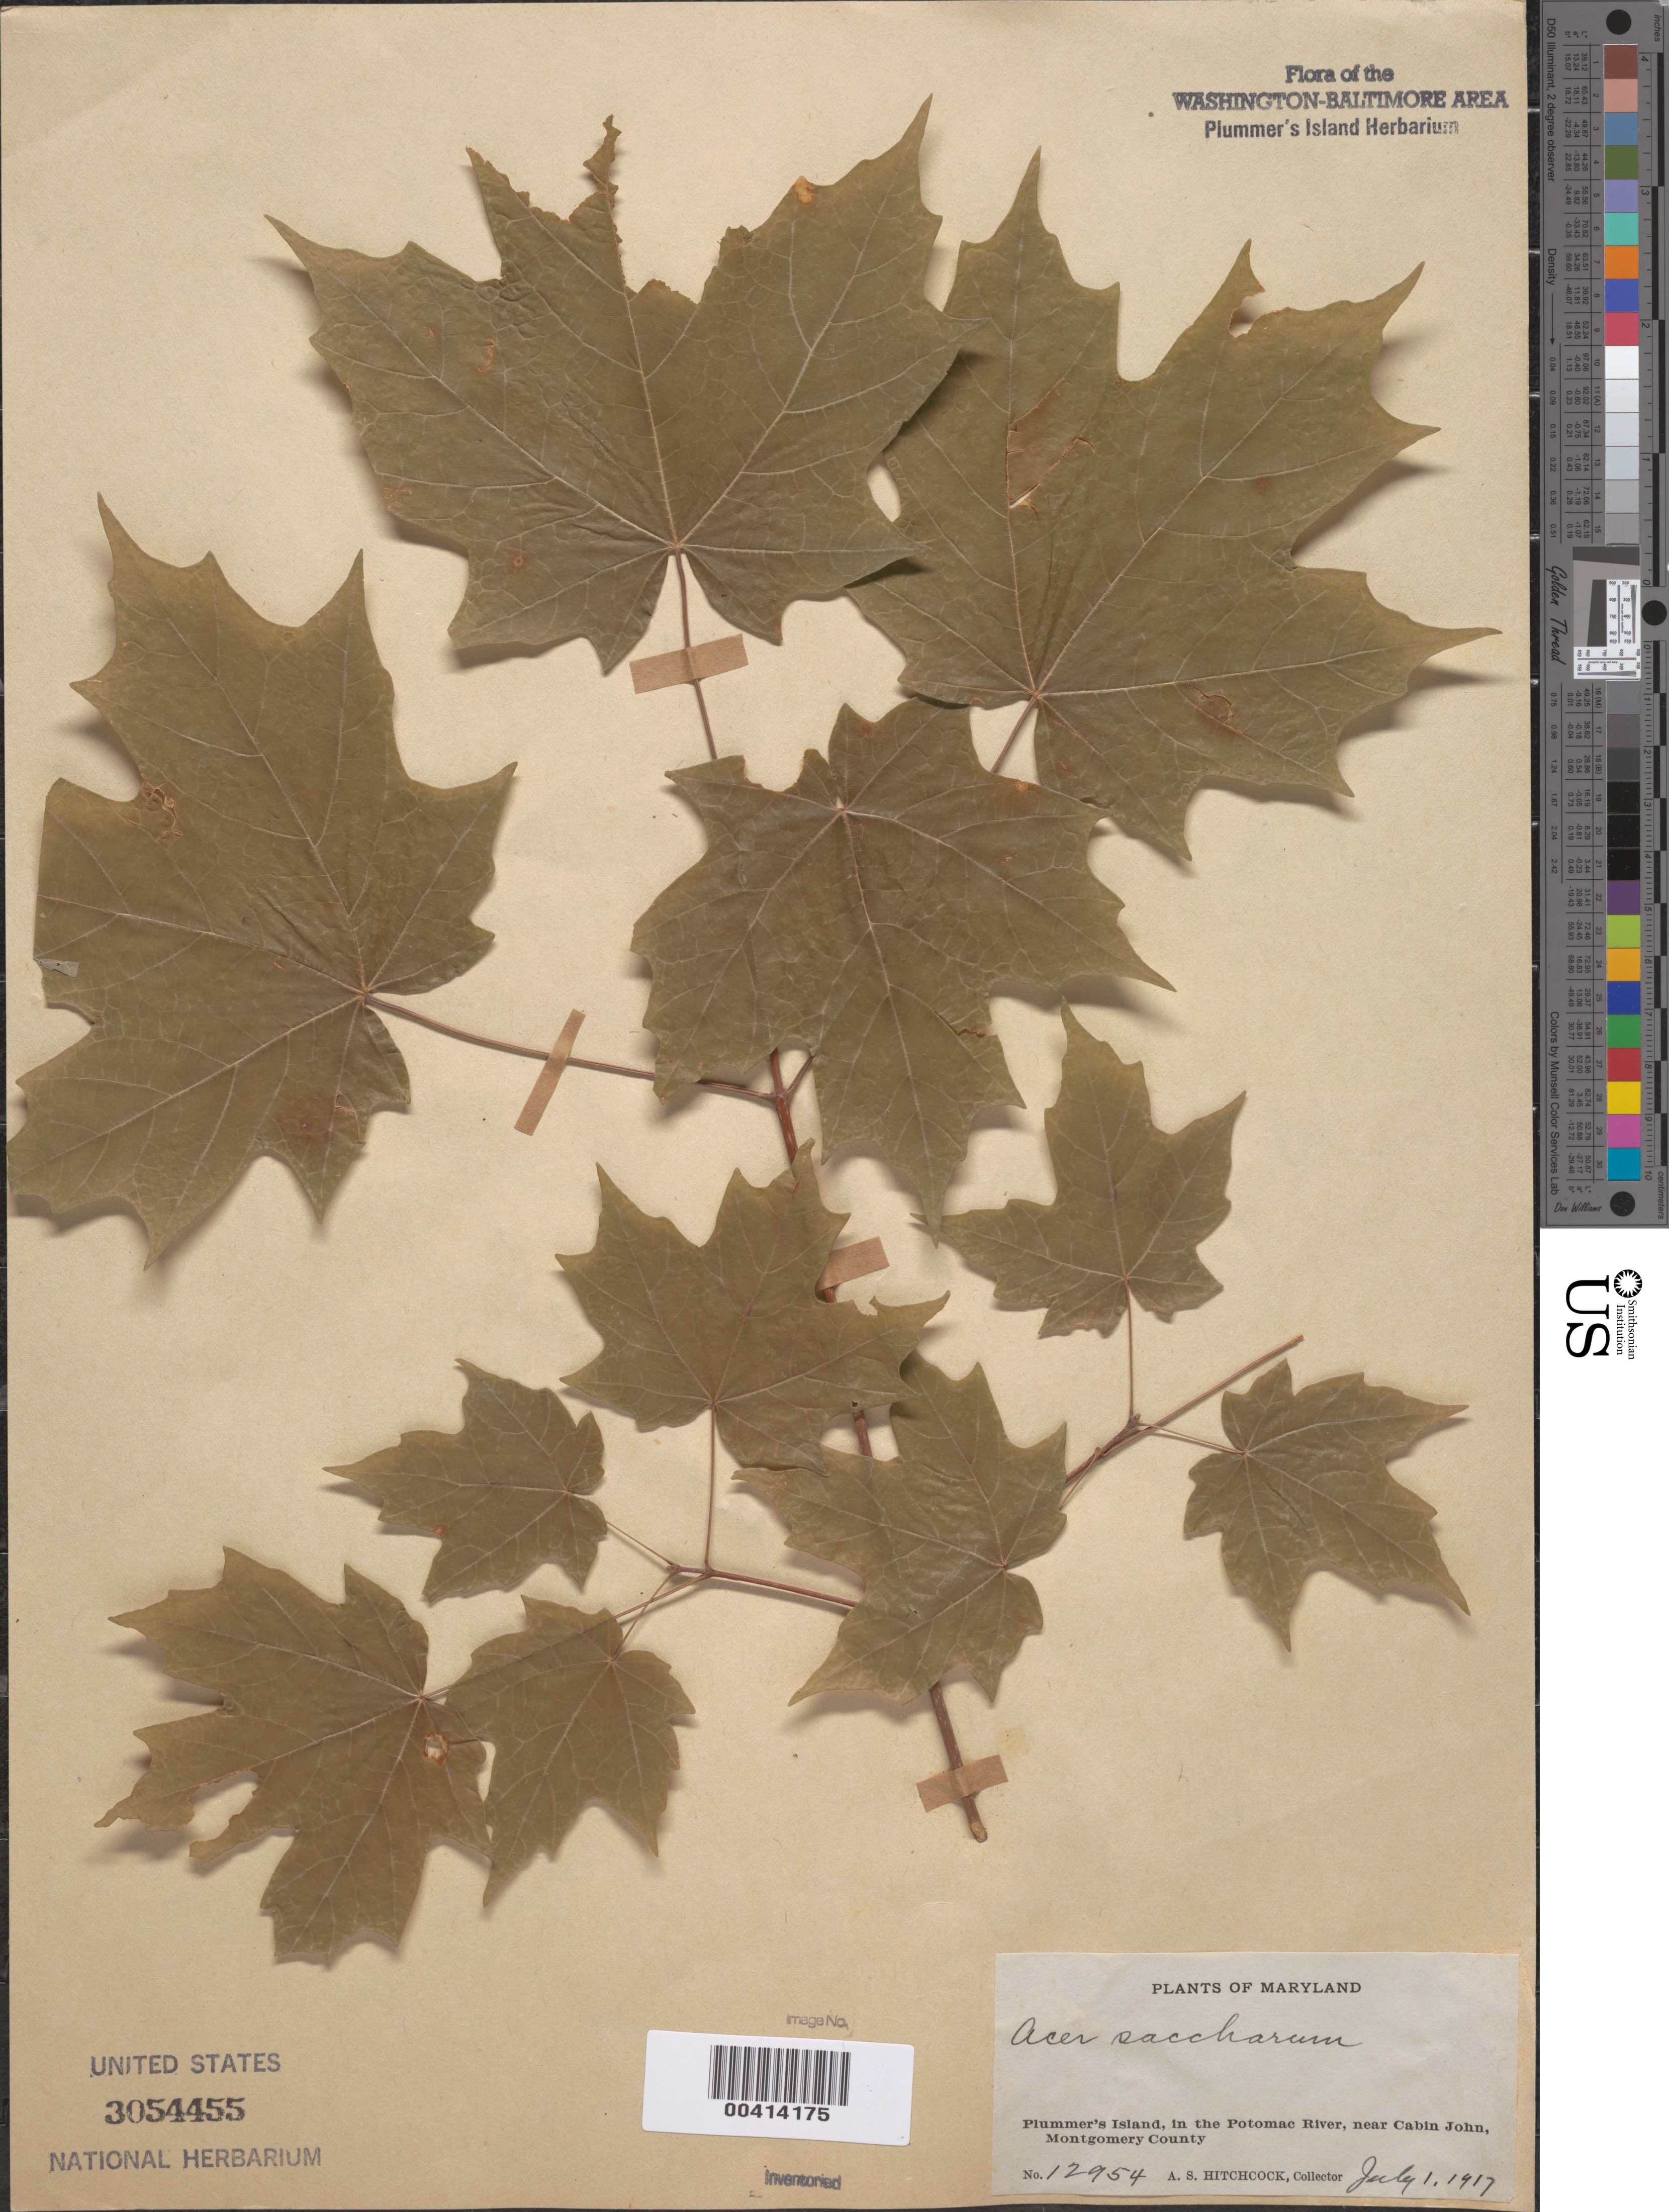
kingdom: Plantae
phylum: Tracheophyta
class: Magnoliopsida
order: Sapindales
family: Sapindaceae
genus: Acer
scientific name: Acer saccharum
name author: Marshall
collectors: A. S. Hitchcock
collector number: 12954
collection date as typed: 01 Jul 1917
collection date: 1917-07-01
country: United States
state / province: Maryland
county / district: Montgomery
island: Plummers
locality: Plummer's Island C. & O. Canal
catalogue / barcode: US 3054455